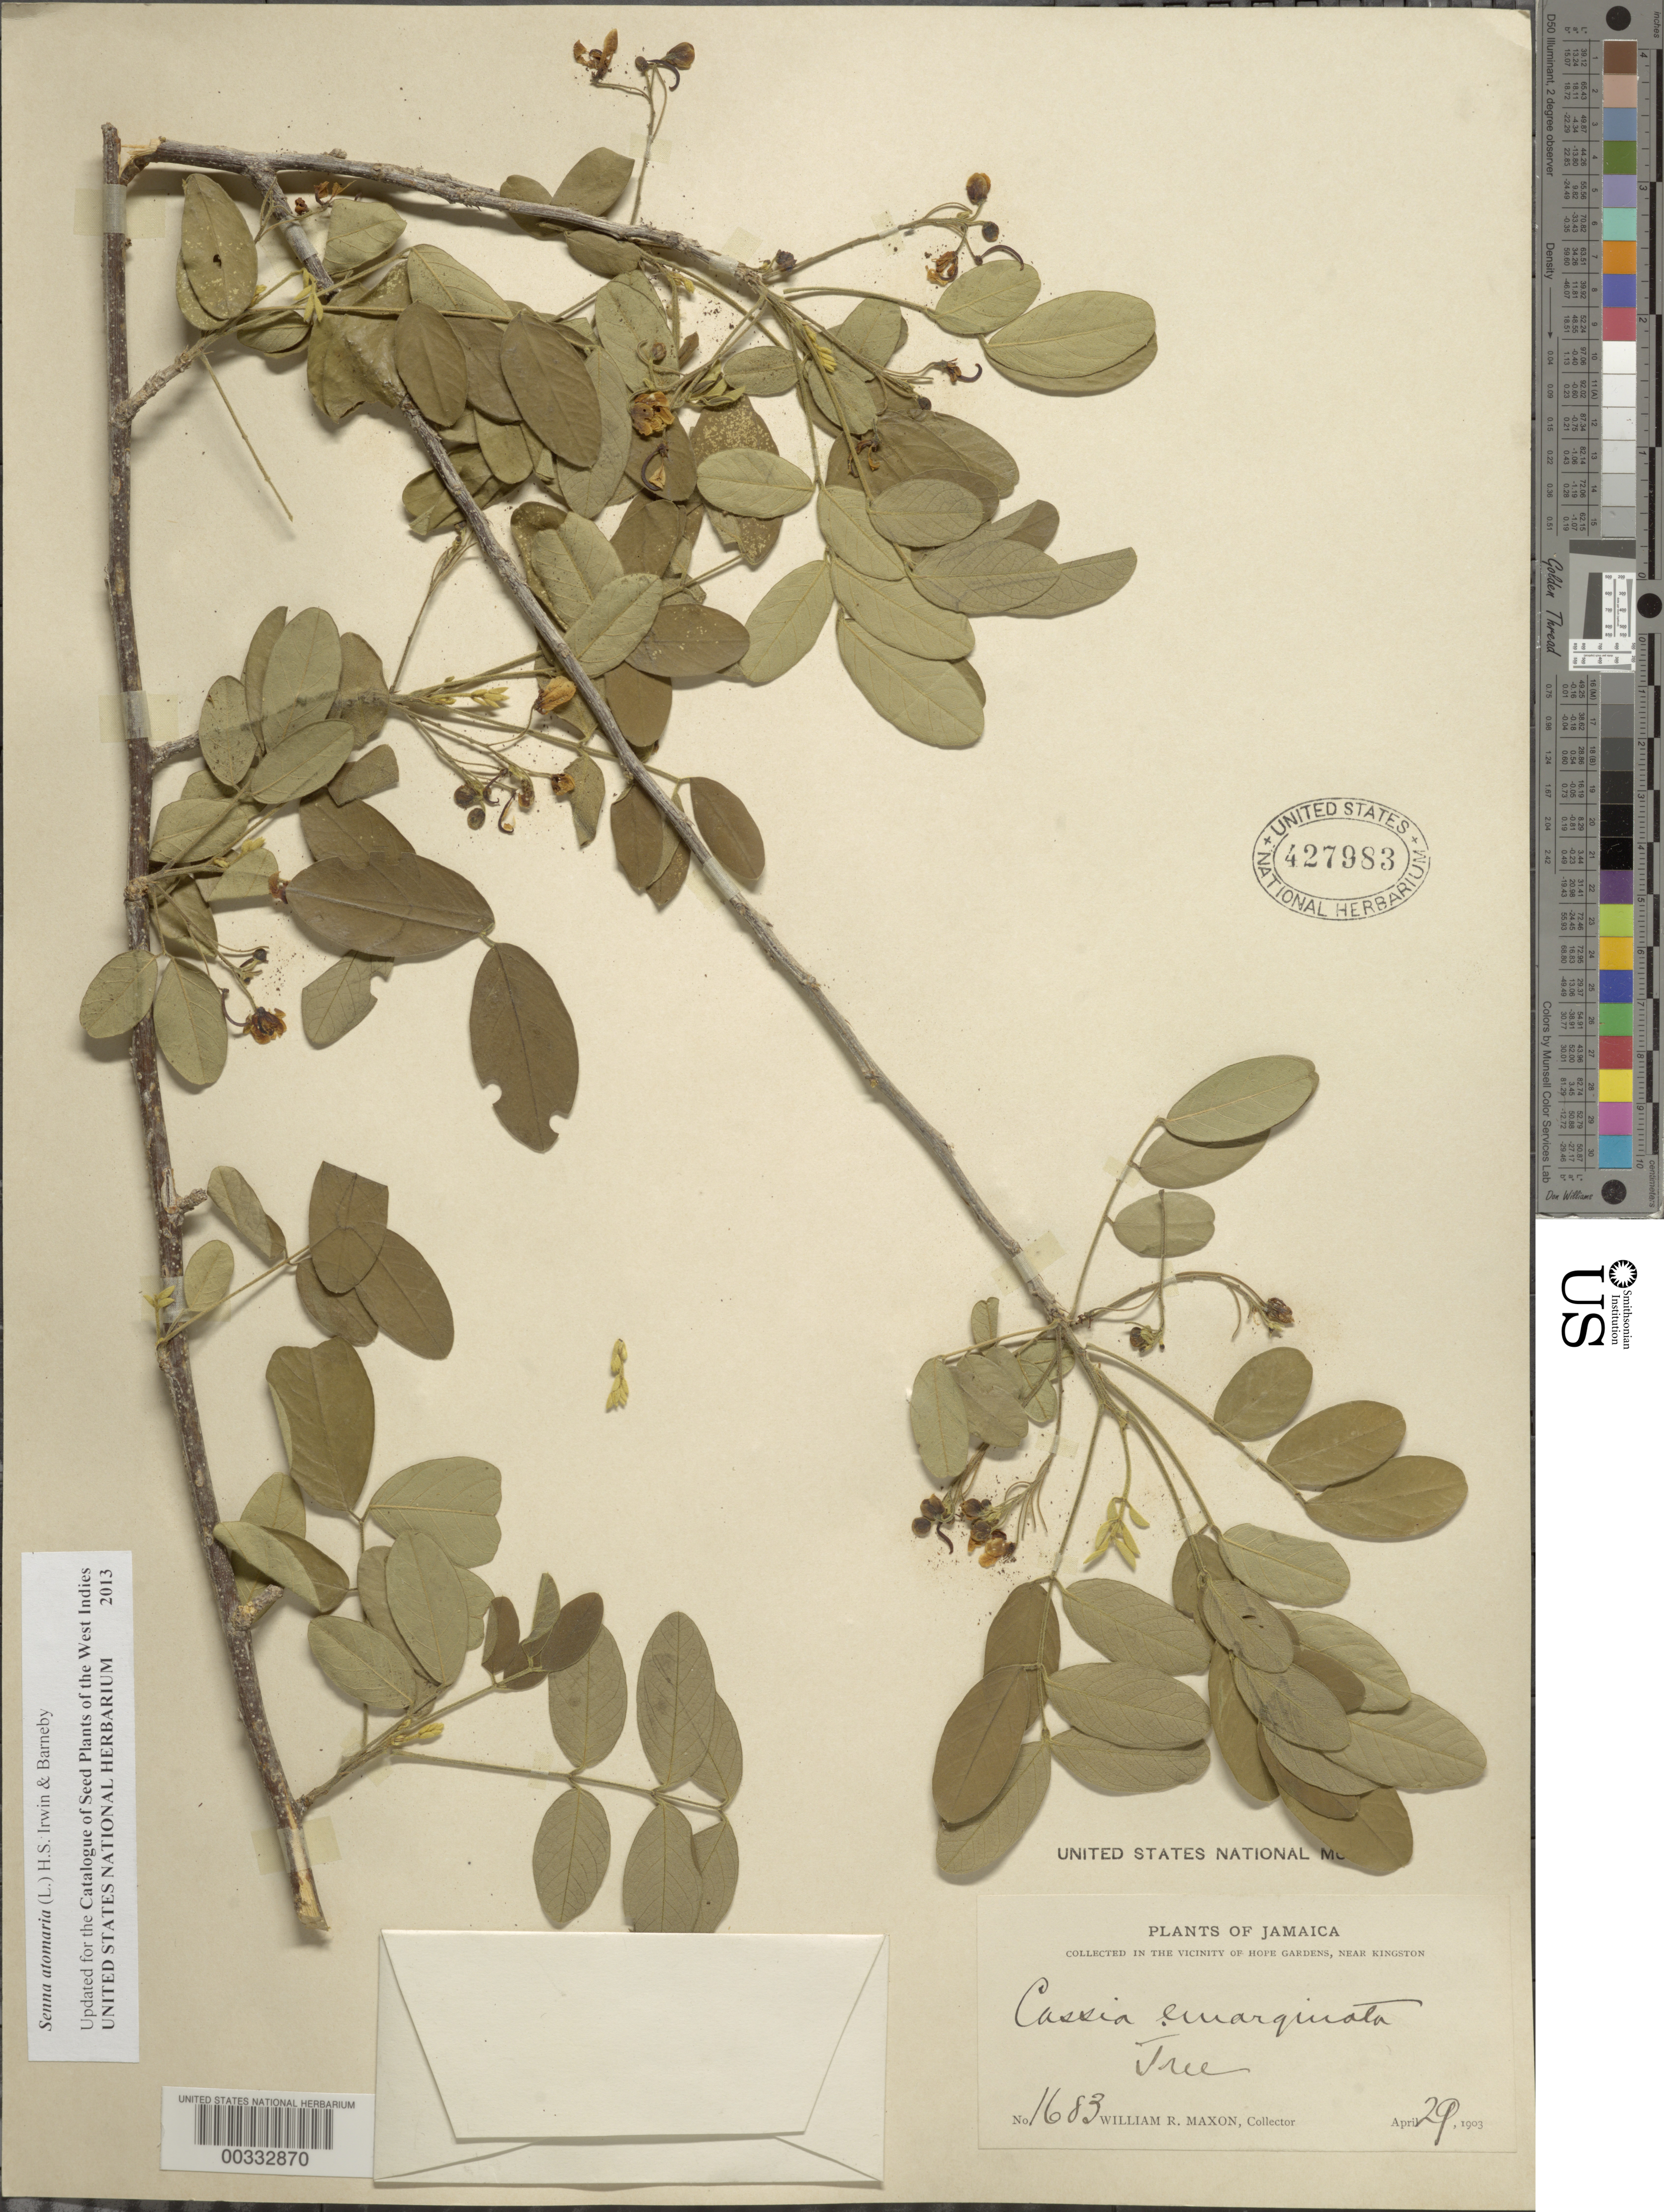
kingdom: Plantae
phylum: Tracheophyta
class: Magnoliopsida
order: Fabales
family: Fabaceae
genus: Senna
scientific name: Senna atomaria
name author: (L.) H.S. Irwin & Barneby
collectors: W. R. Maxon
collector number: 1683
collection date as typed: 29 Apr 1903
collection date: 1903-04-29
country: Jamaica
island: Greater Antilles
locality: Vicinity of hope gardens, near kingston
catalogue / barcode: US 427983